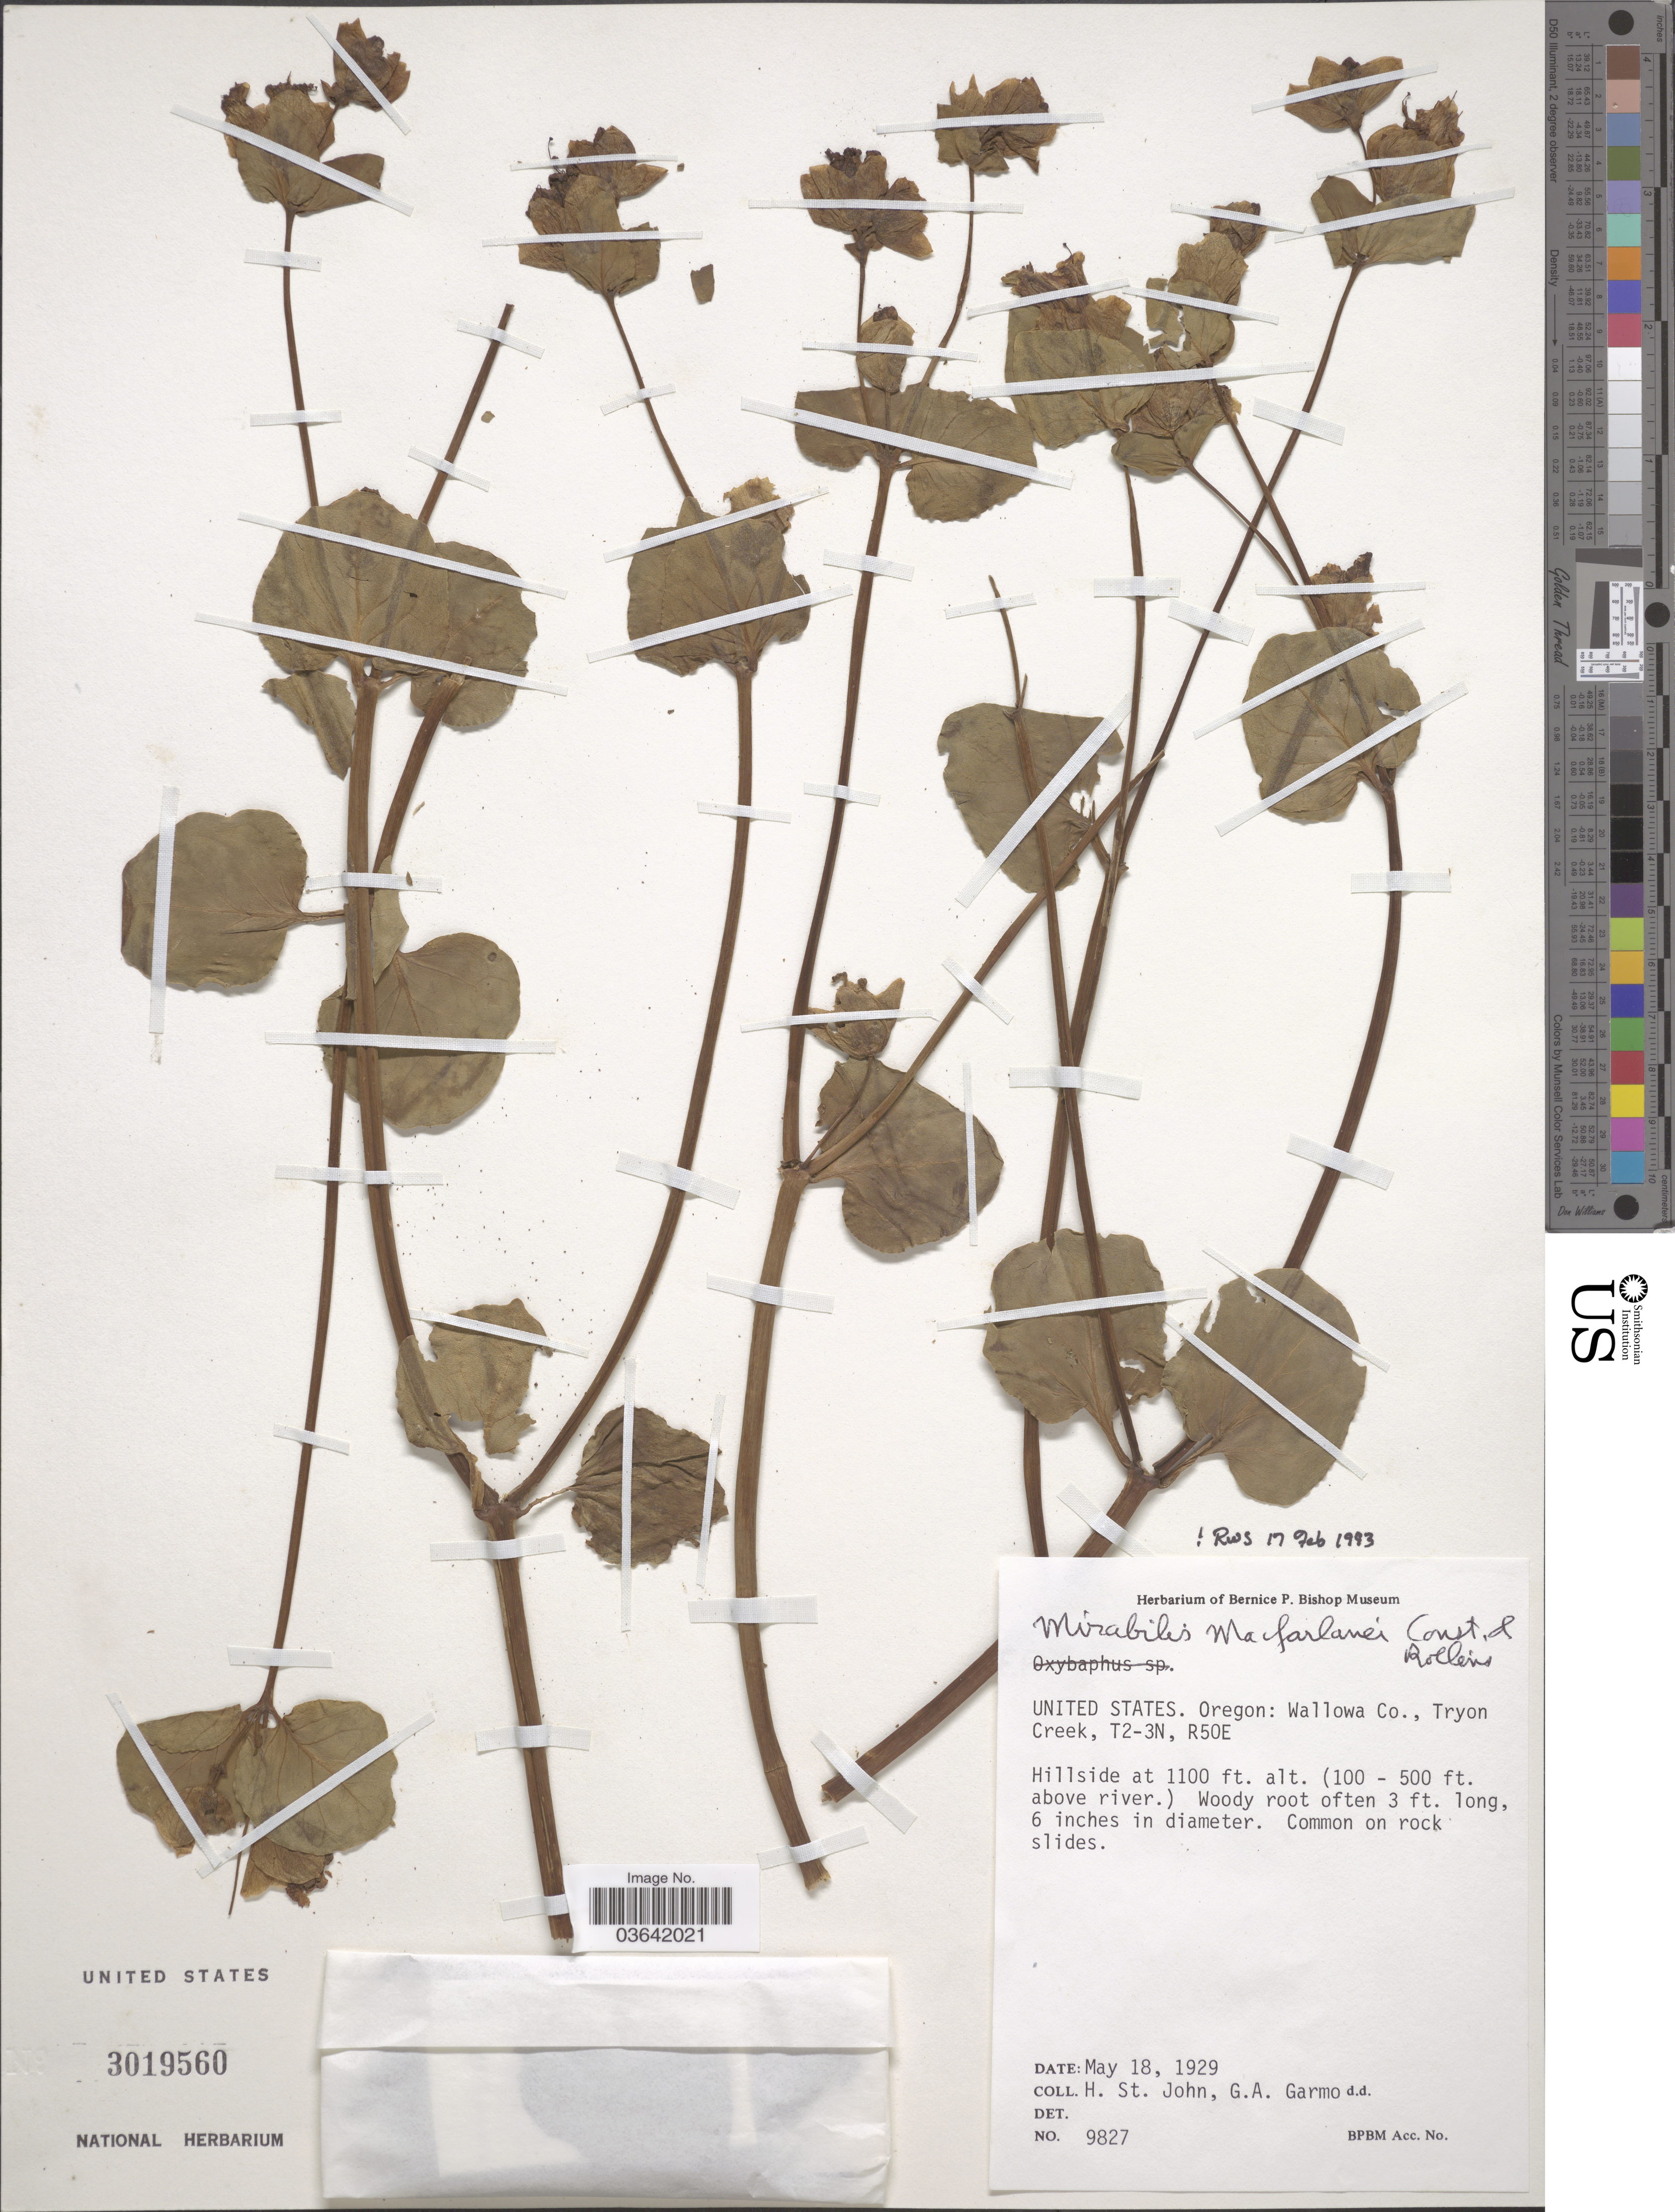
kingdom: Plantae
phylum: Tracheophyta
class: Magnoliopsida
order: Caryophyllales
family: Nyctaginaceae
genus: Mirabilis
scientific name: Mirabilis macfarlanei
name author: Constance & Rollins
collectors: H. St. John & G. Garmo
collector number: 9827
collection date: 1929-05-18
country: United States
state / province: Oregon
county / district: Wallowa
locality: Wallowa Co., Tryon Creek, T2-3N, R50E.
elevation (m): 335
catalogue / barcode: US 3019560